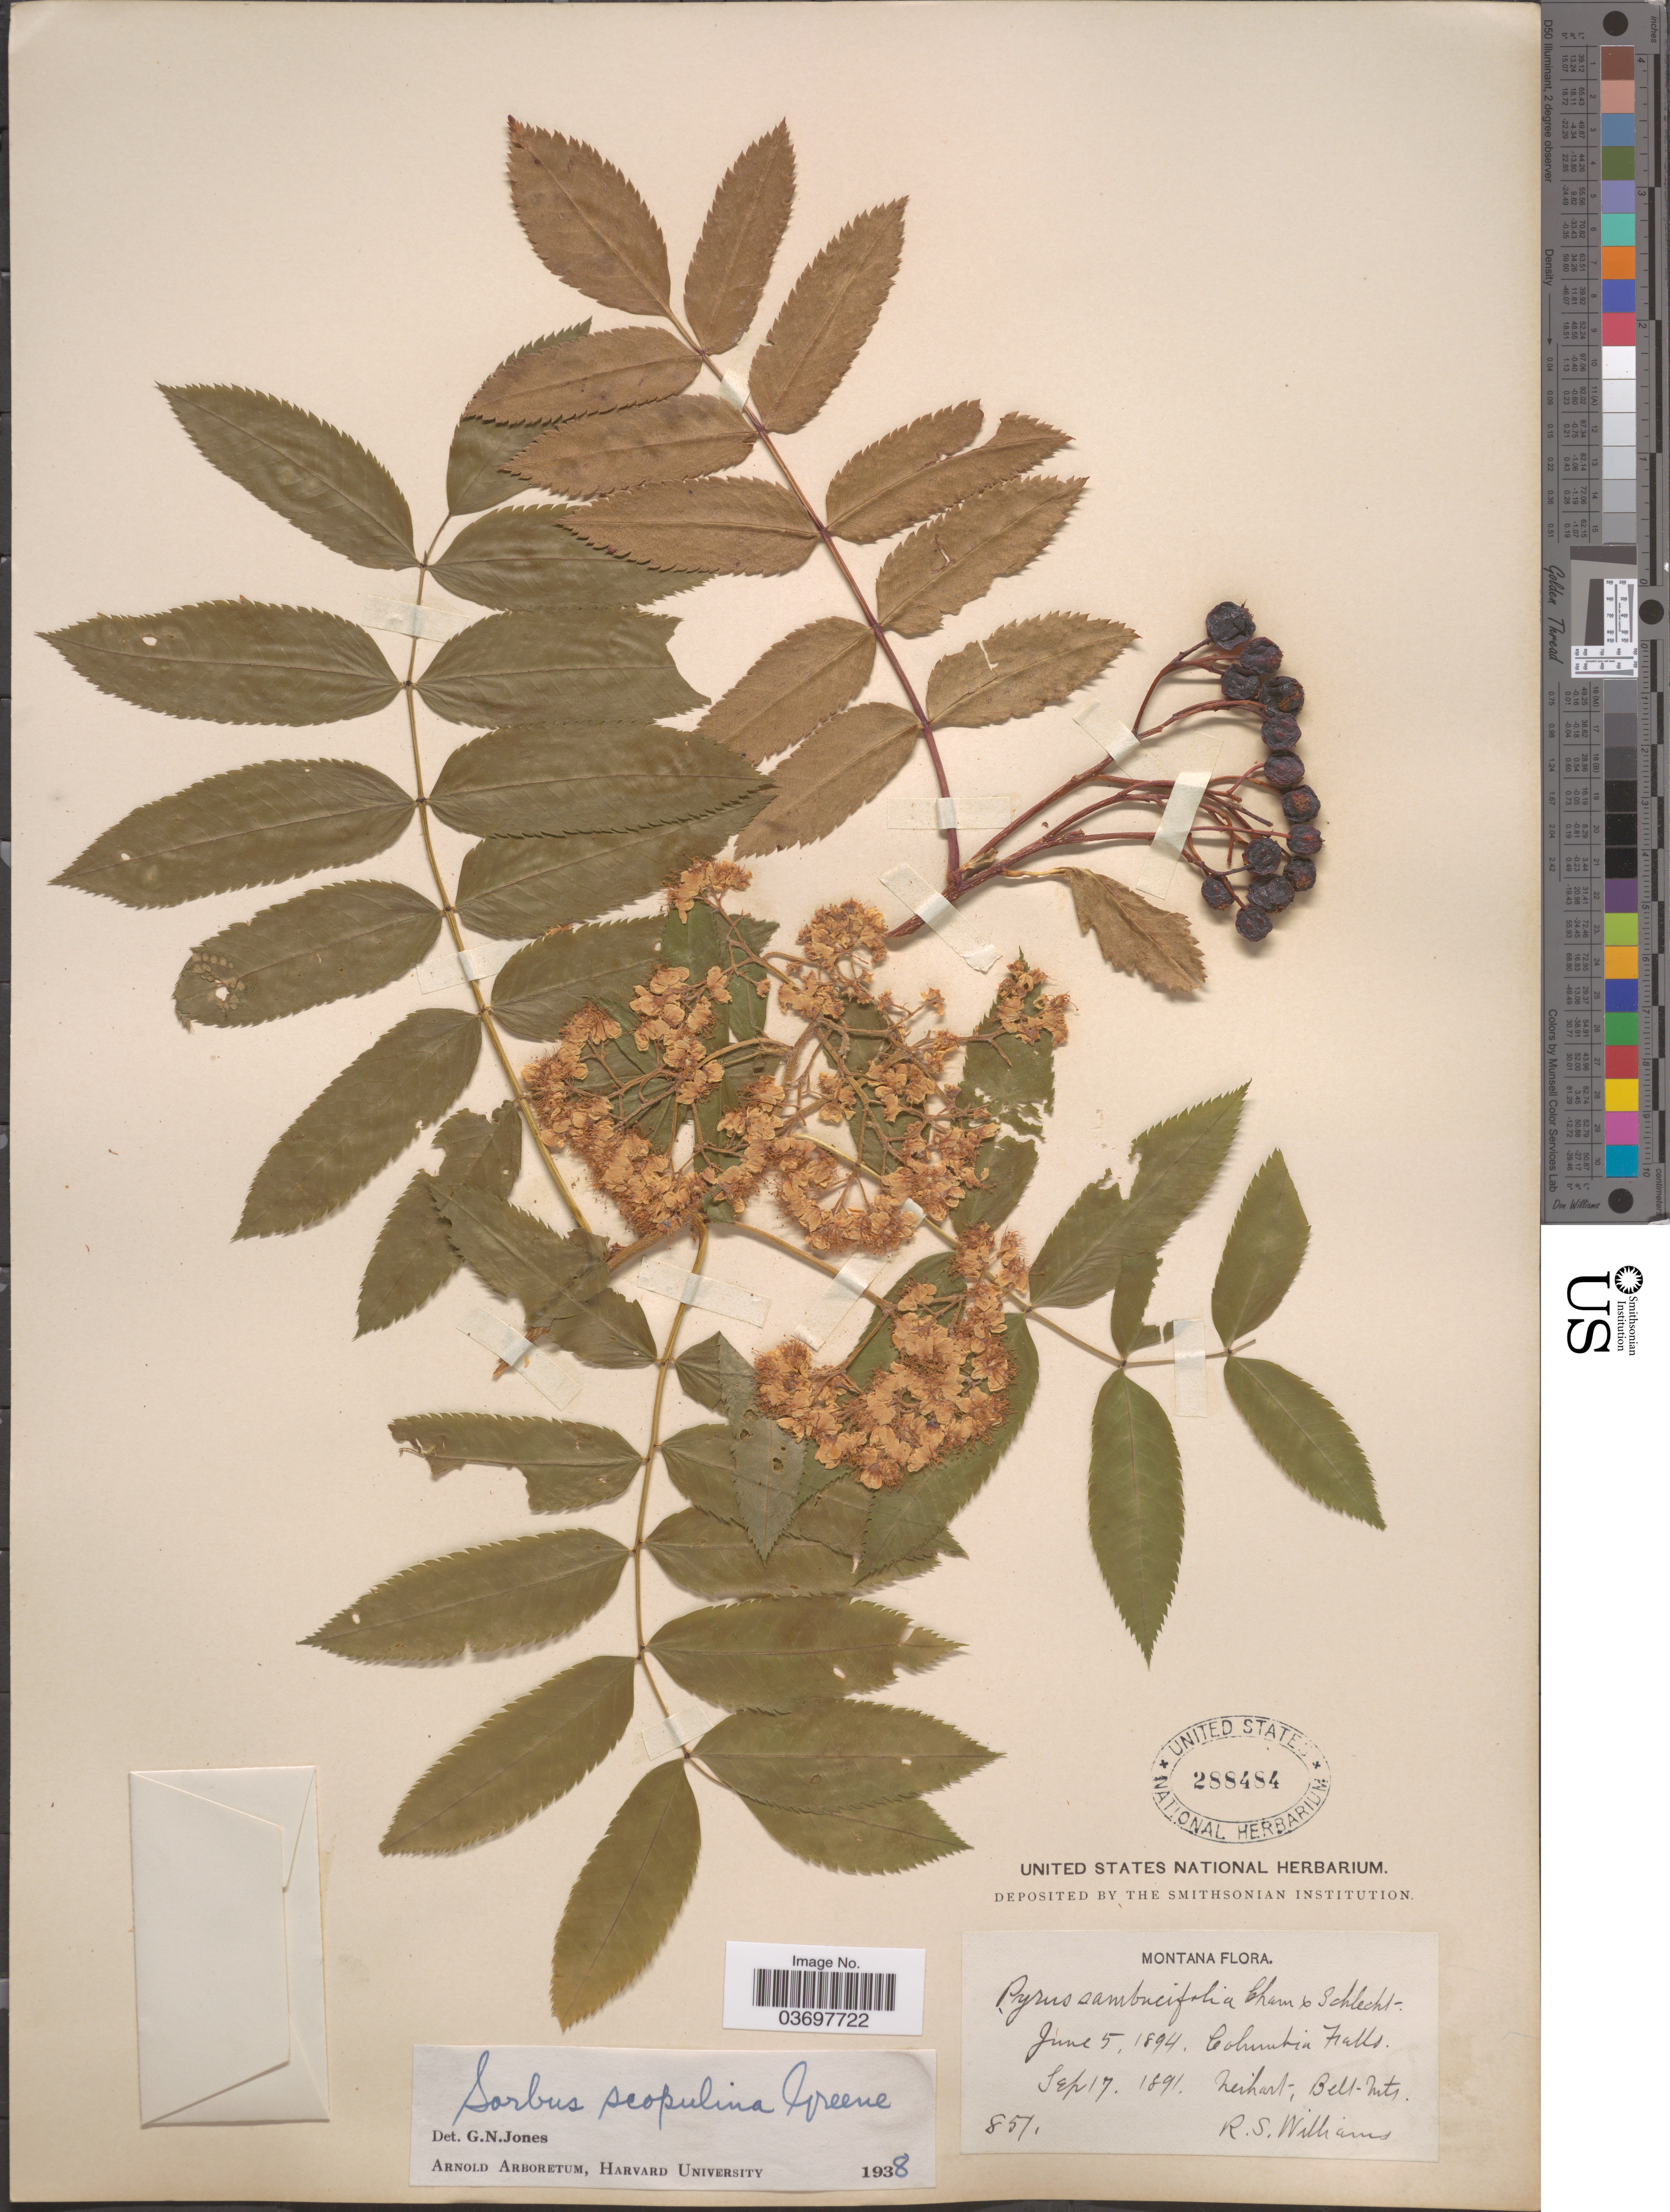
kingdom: Plantae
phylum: Tracheophyta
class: Magnoliopsida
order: Rosales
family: Rosaceae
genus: Sorbus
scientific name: Sorbus scopulina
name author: Greene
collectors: R. S. Williams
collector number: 851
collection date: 1891-09-17/1894-06-05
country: United States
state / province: Montana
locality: Columbia Falls. Neihart Belt Mts.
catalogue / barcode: US 288484